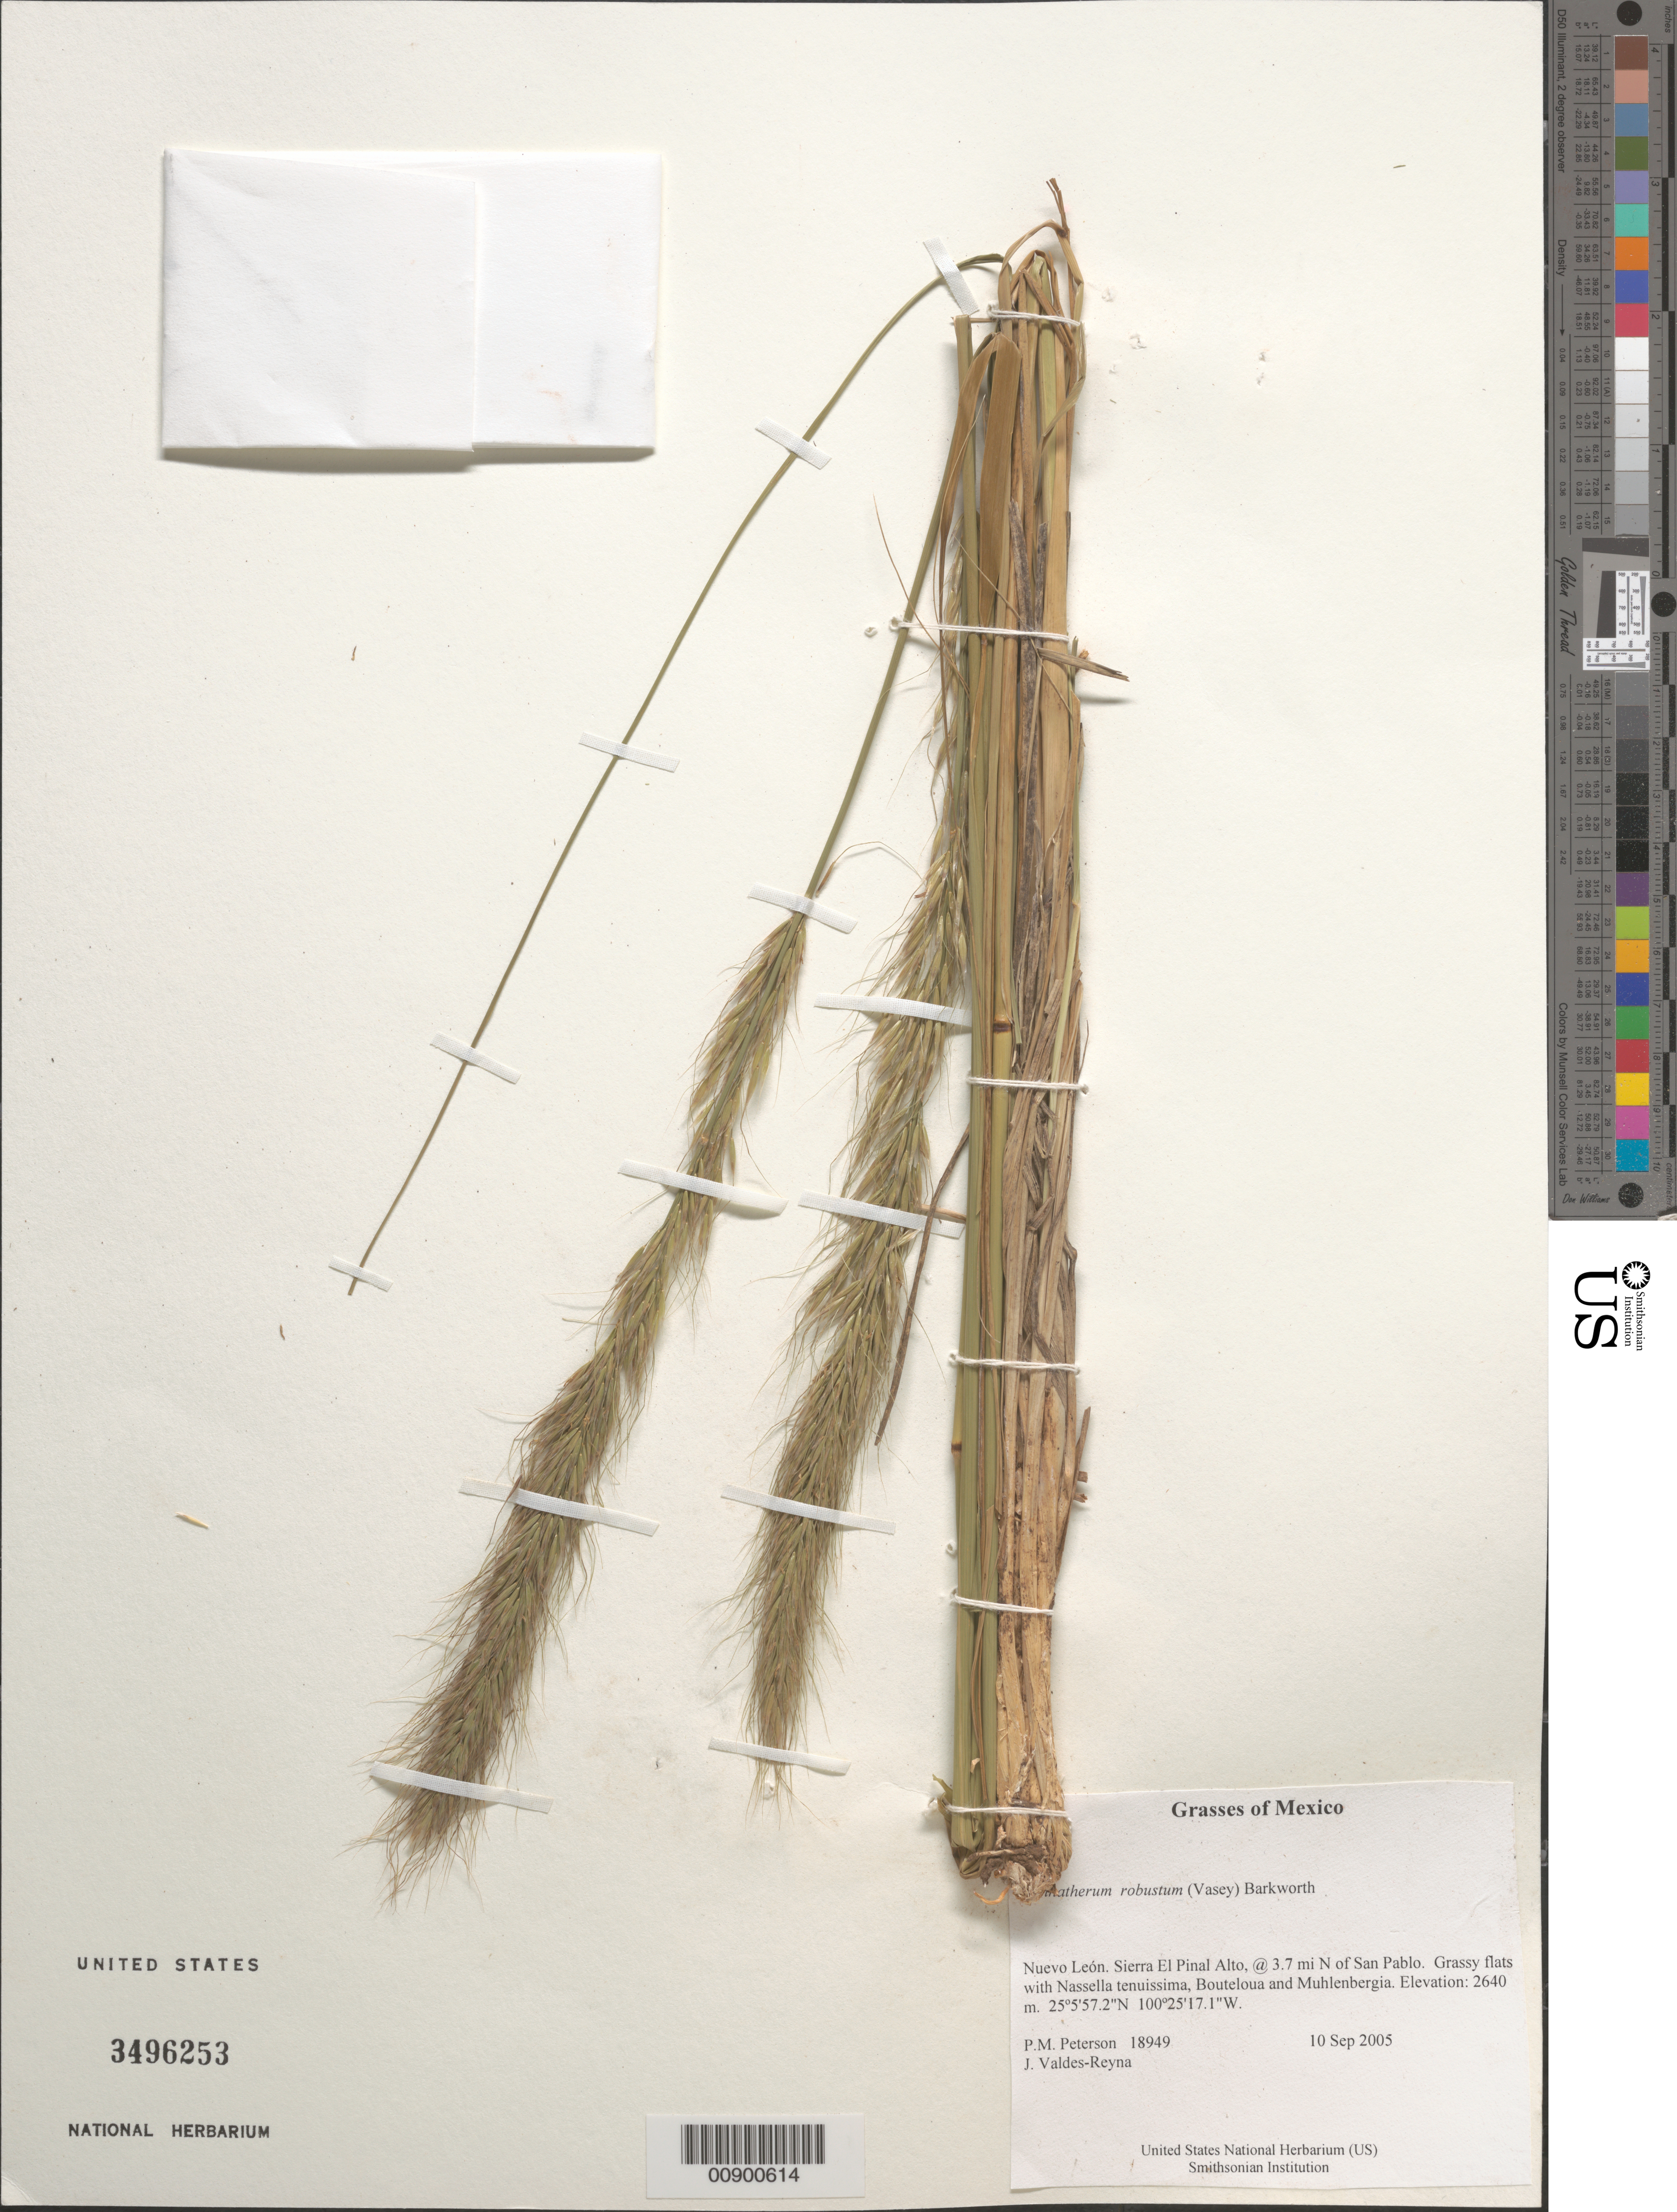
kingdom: Plantae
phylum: Tracheophyta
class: Liliopsida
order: Poales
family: Poaceae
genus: Eriocoma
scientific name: Eriocoma robusta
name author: (Vasey) Romasch.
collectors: P. M. Peterson & J. Valdés-Reyna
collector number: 18949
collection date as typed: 10 Sep 2005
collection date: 2005-09-10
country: Mexico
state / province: Nuevo León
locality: Sierra El Pinal Alto, @ 3.7 mi N of San Pablo. Grassy flats with Nassella tenuissima, Bouteloua and Muhlenbergia.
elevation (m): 2640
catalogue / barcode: US 3496253